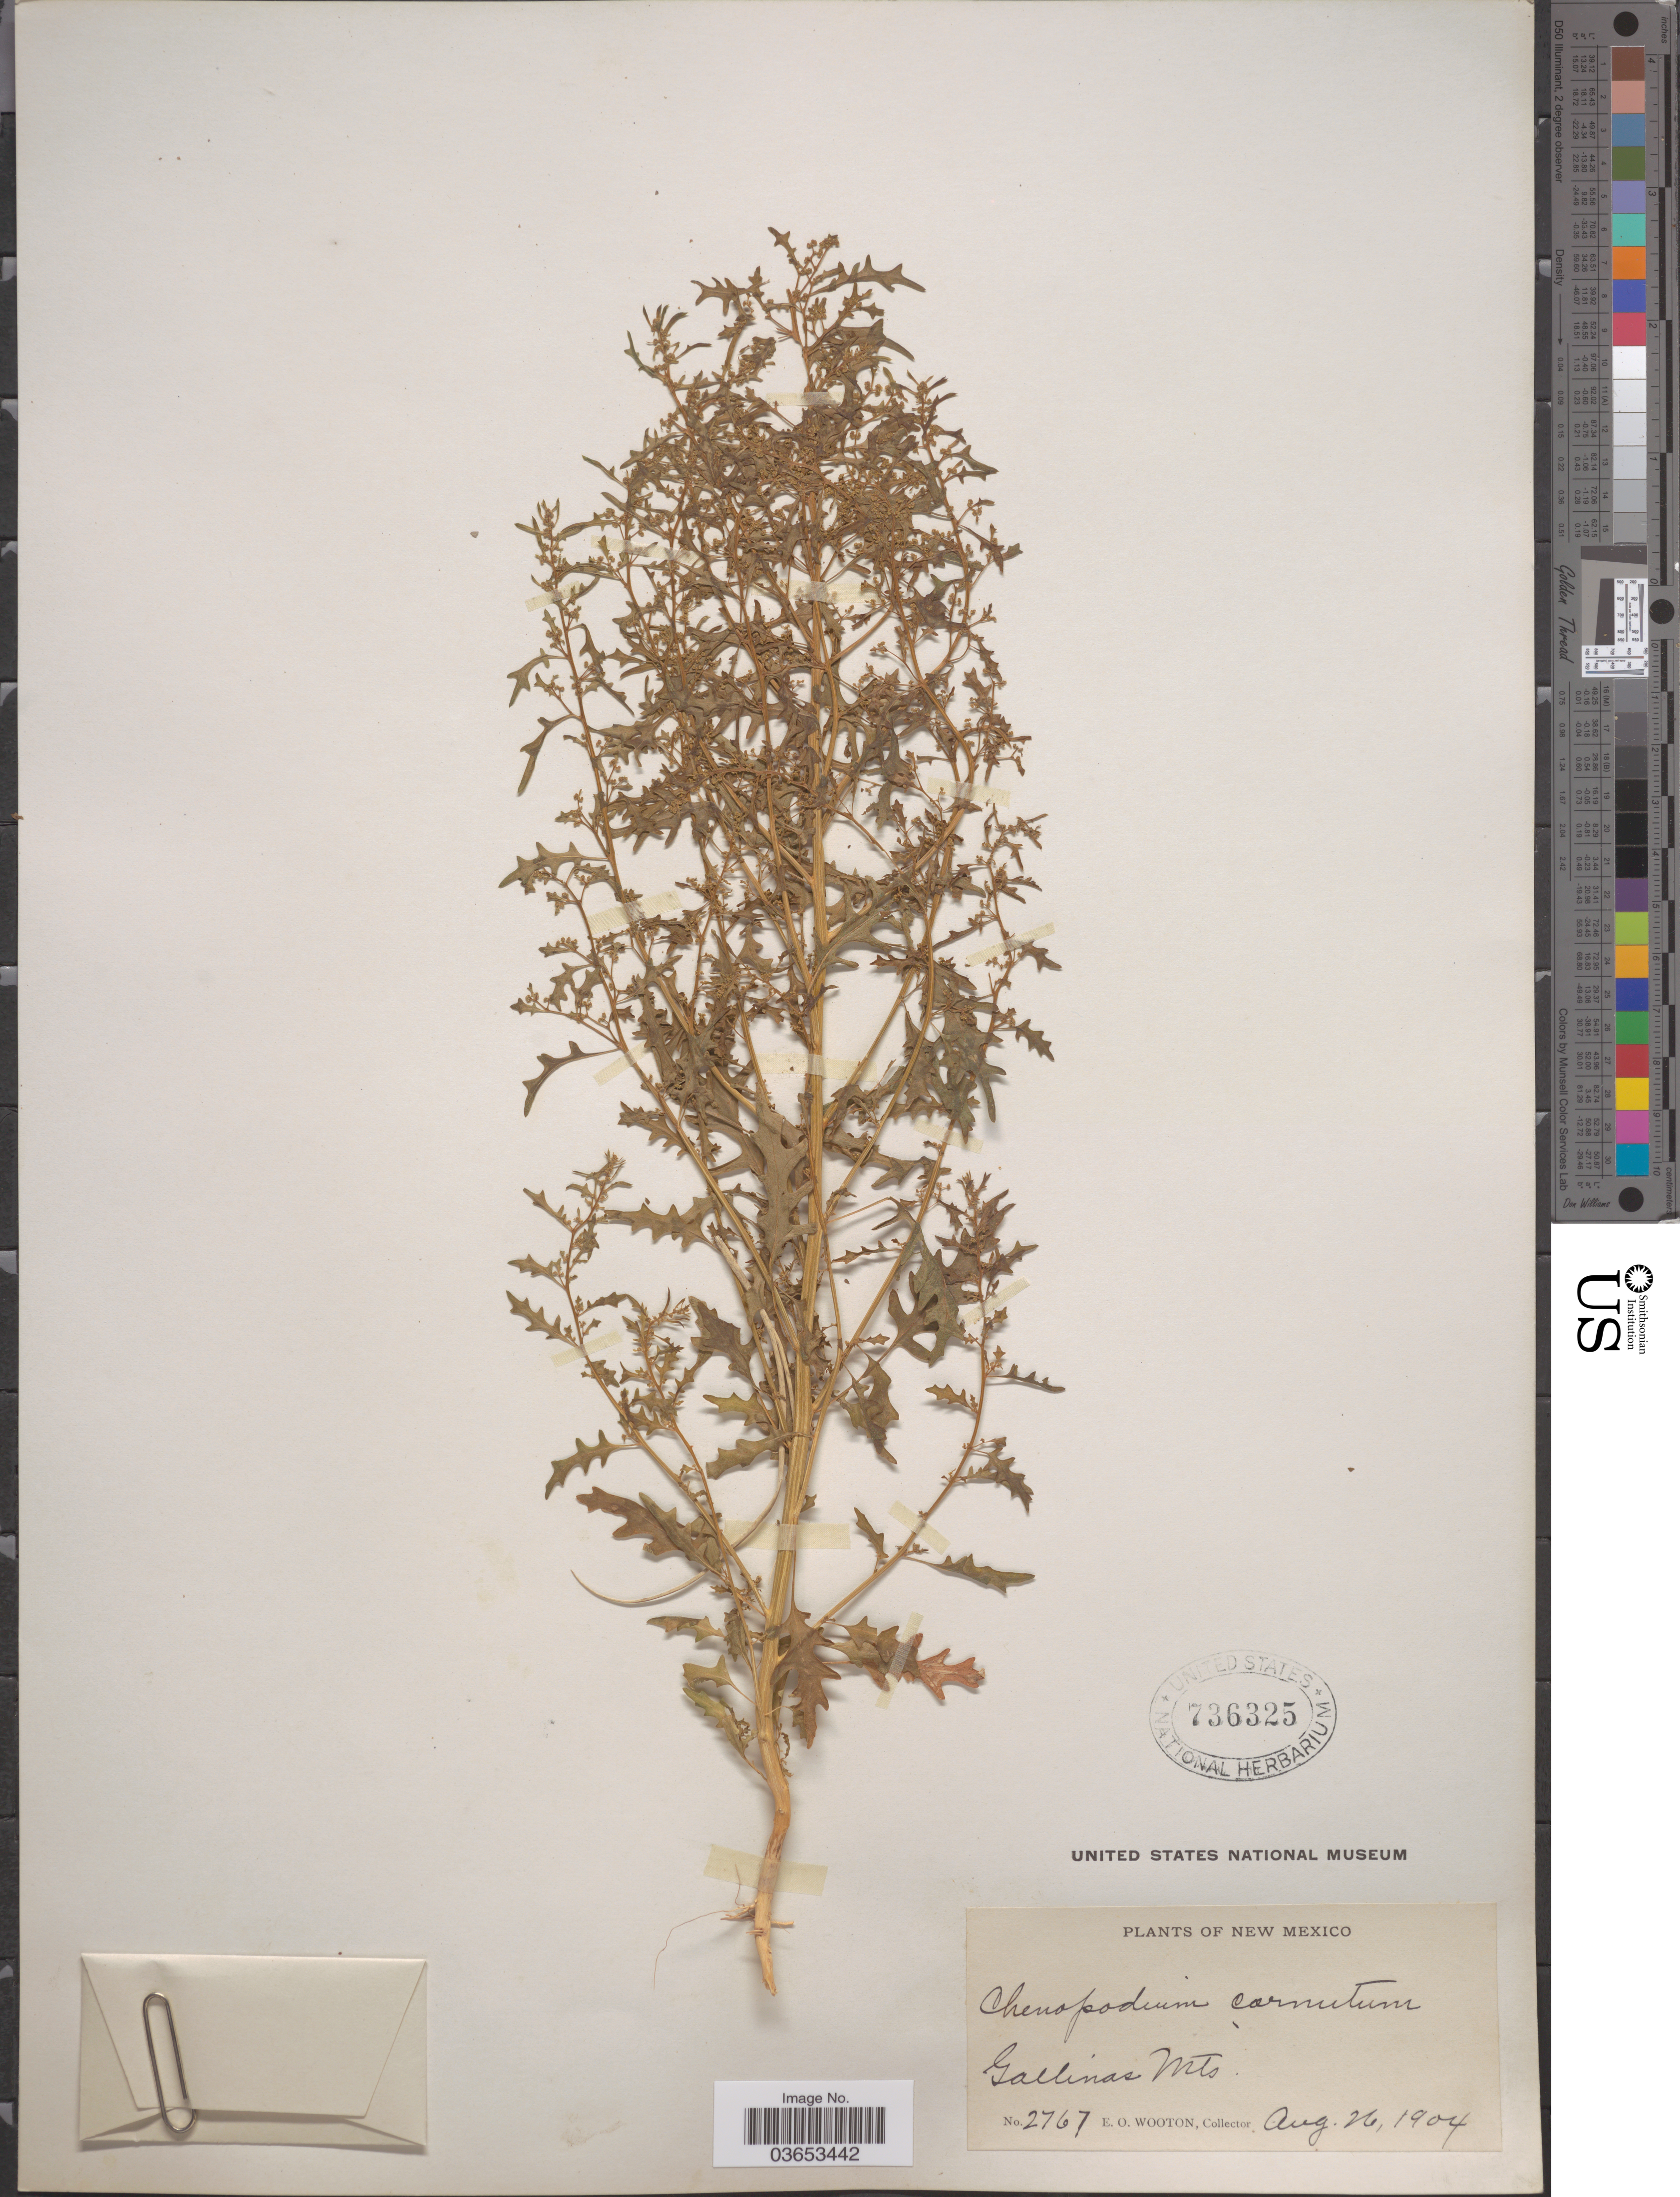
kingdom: Plantae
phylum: Tracheophyta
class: Magnoliopsida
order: Caryophyllales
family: Amaranthaceae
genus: Chenopodium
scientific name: Chenopodium incisum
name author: Poir.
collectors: E. O. Wooton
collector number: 2767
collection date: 1904-08-26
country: United States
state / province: New Mexico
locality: Gallinas Mts.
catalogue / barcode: US 736325